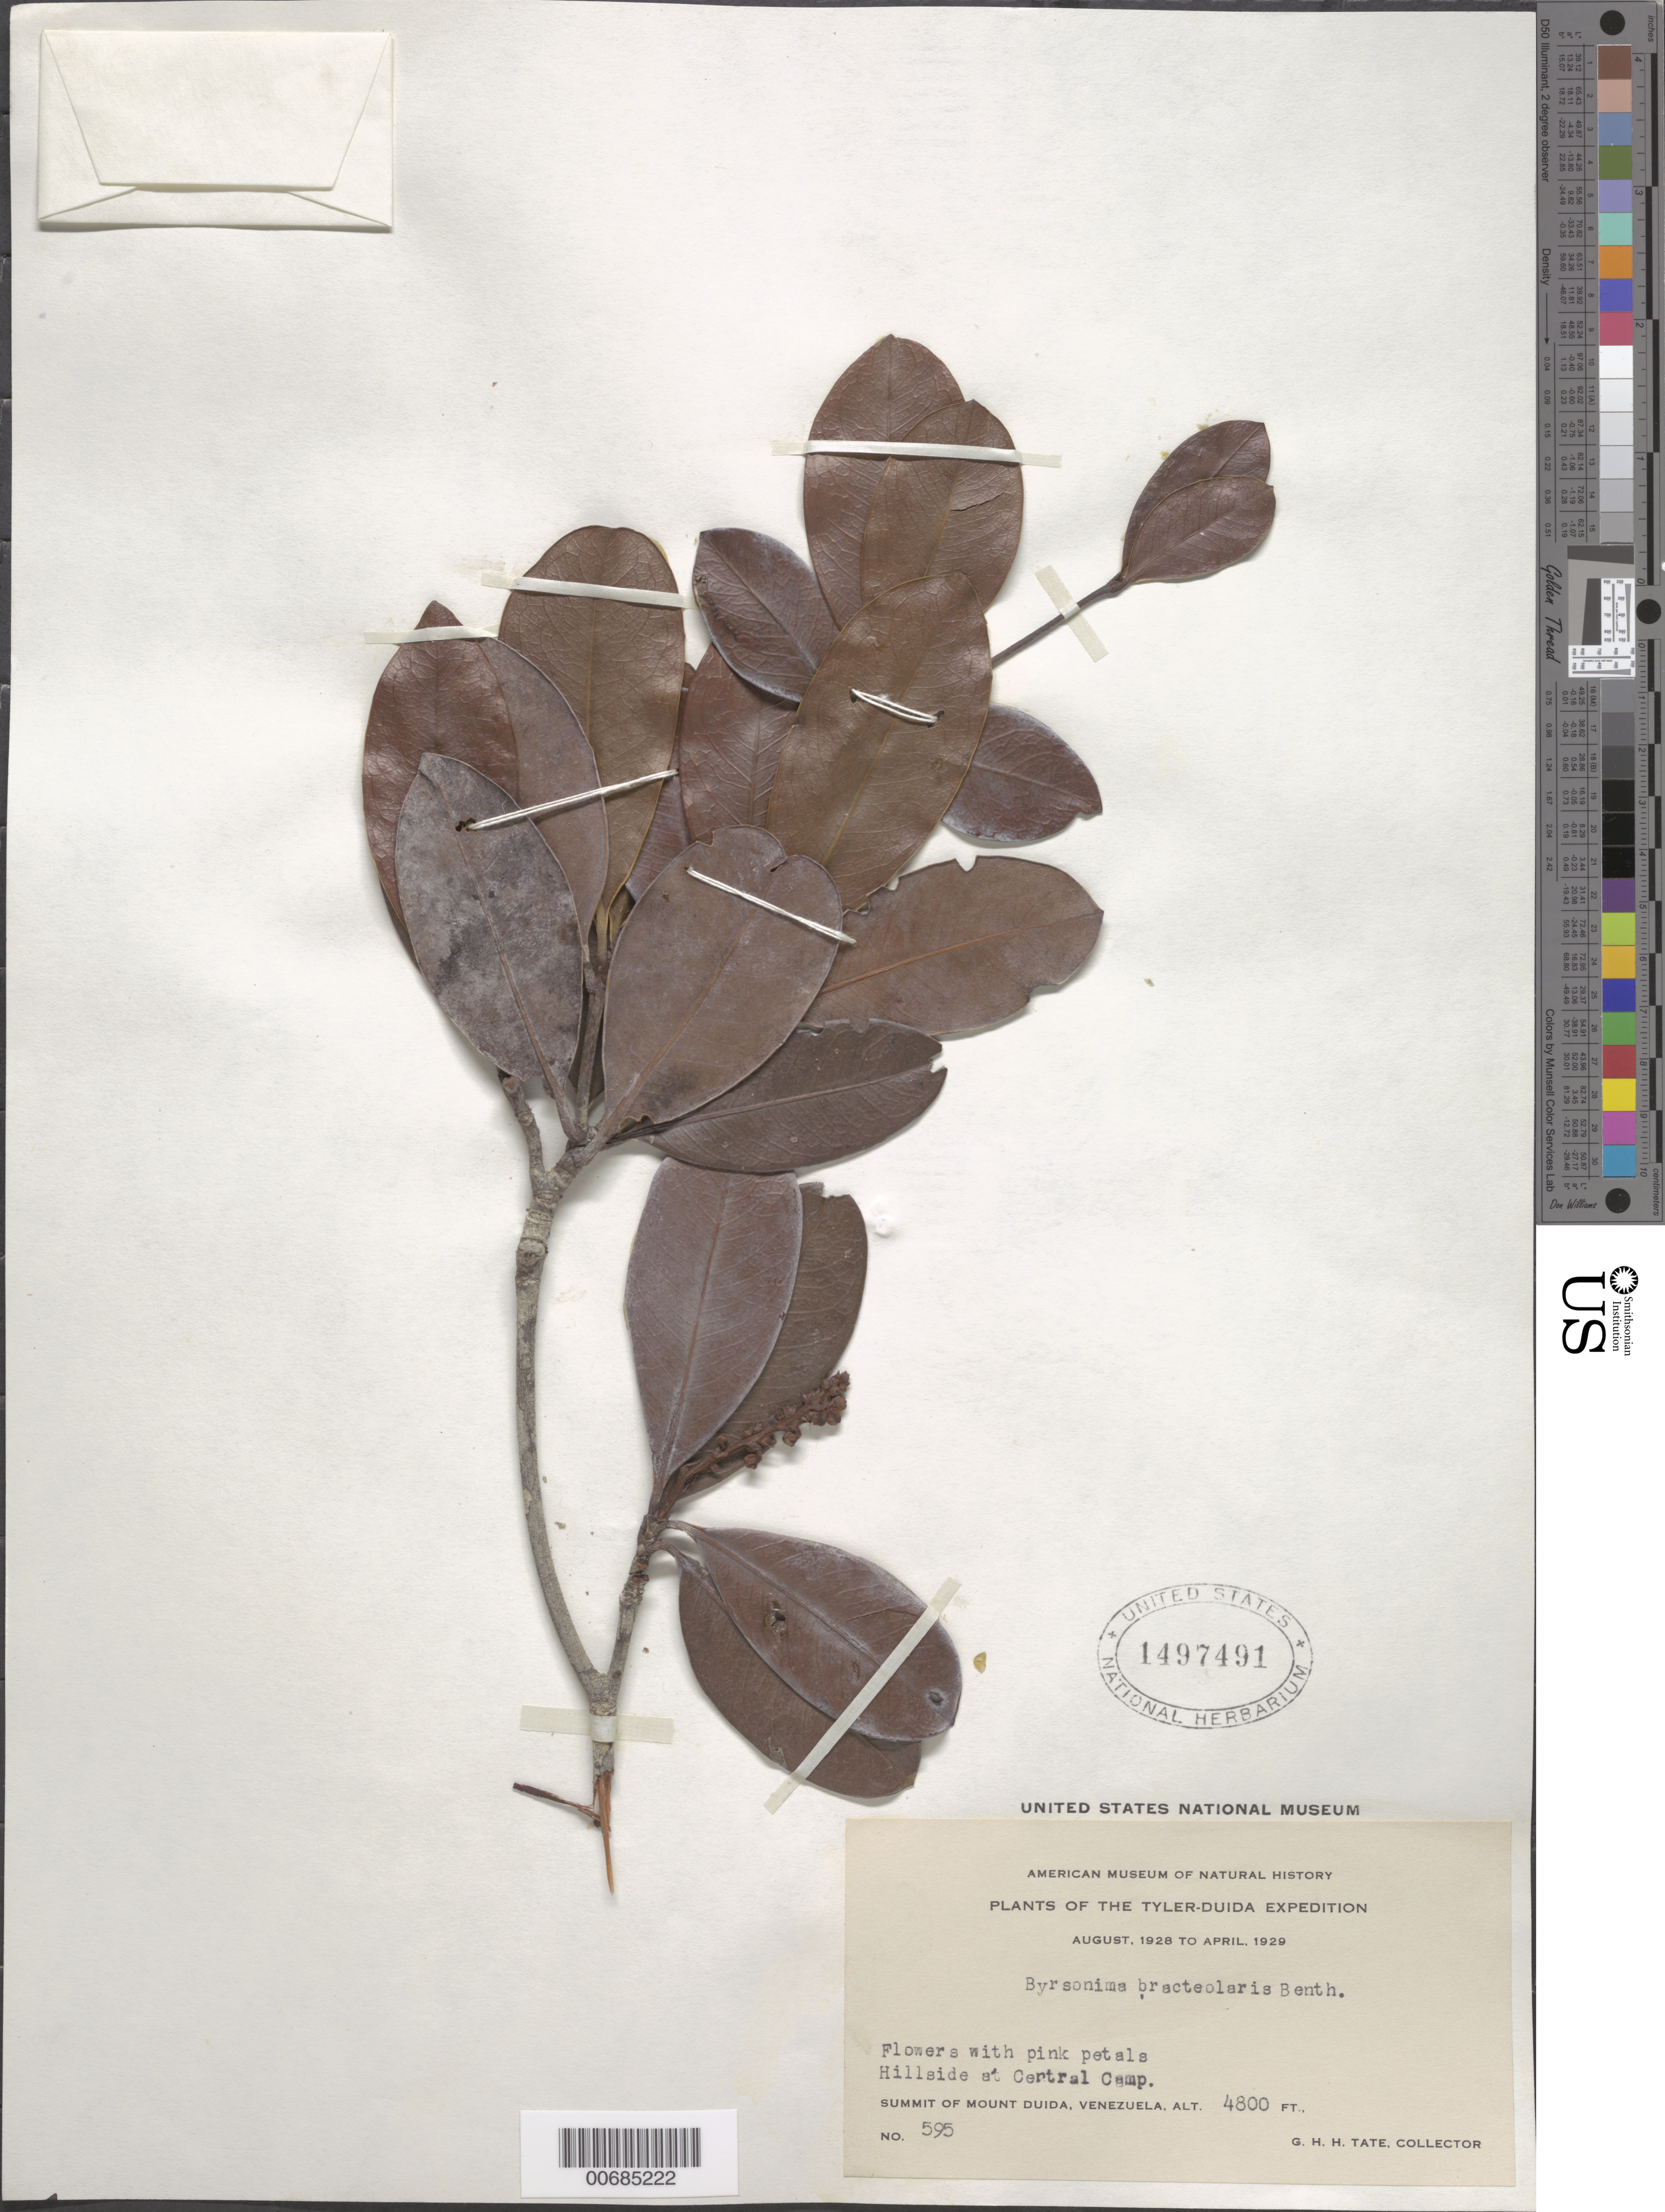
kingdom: Plantae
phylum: Tracheophyta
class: Magnoliopsida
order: Malpighiales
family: Malpighiaceae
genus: Byrsonima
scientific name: Byrsonima bracteolaris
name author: Benth.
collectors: G. H. H.Tate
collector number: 595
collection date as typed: Aug-28 to Apr-29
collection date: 1928-08/1929-04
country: Venezuela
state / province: Amazonas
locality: Mount Duida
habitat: Hillside at camp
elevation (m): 1440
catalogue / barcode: US 1497491